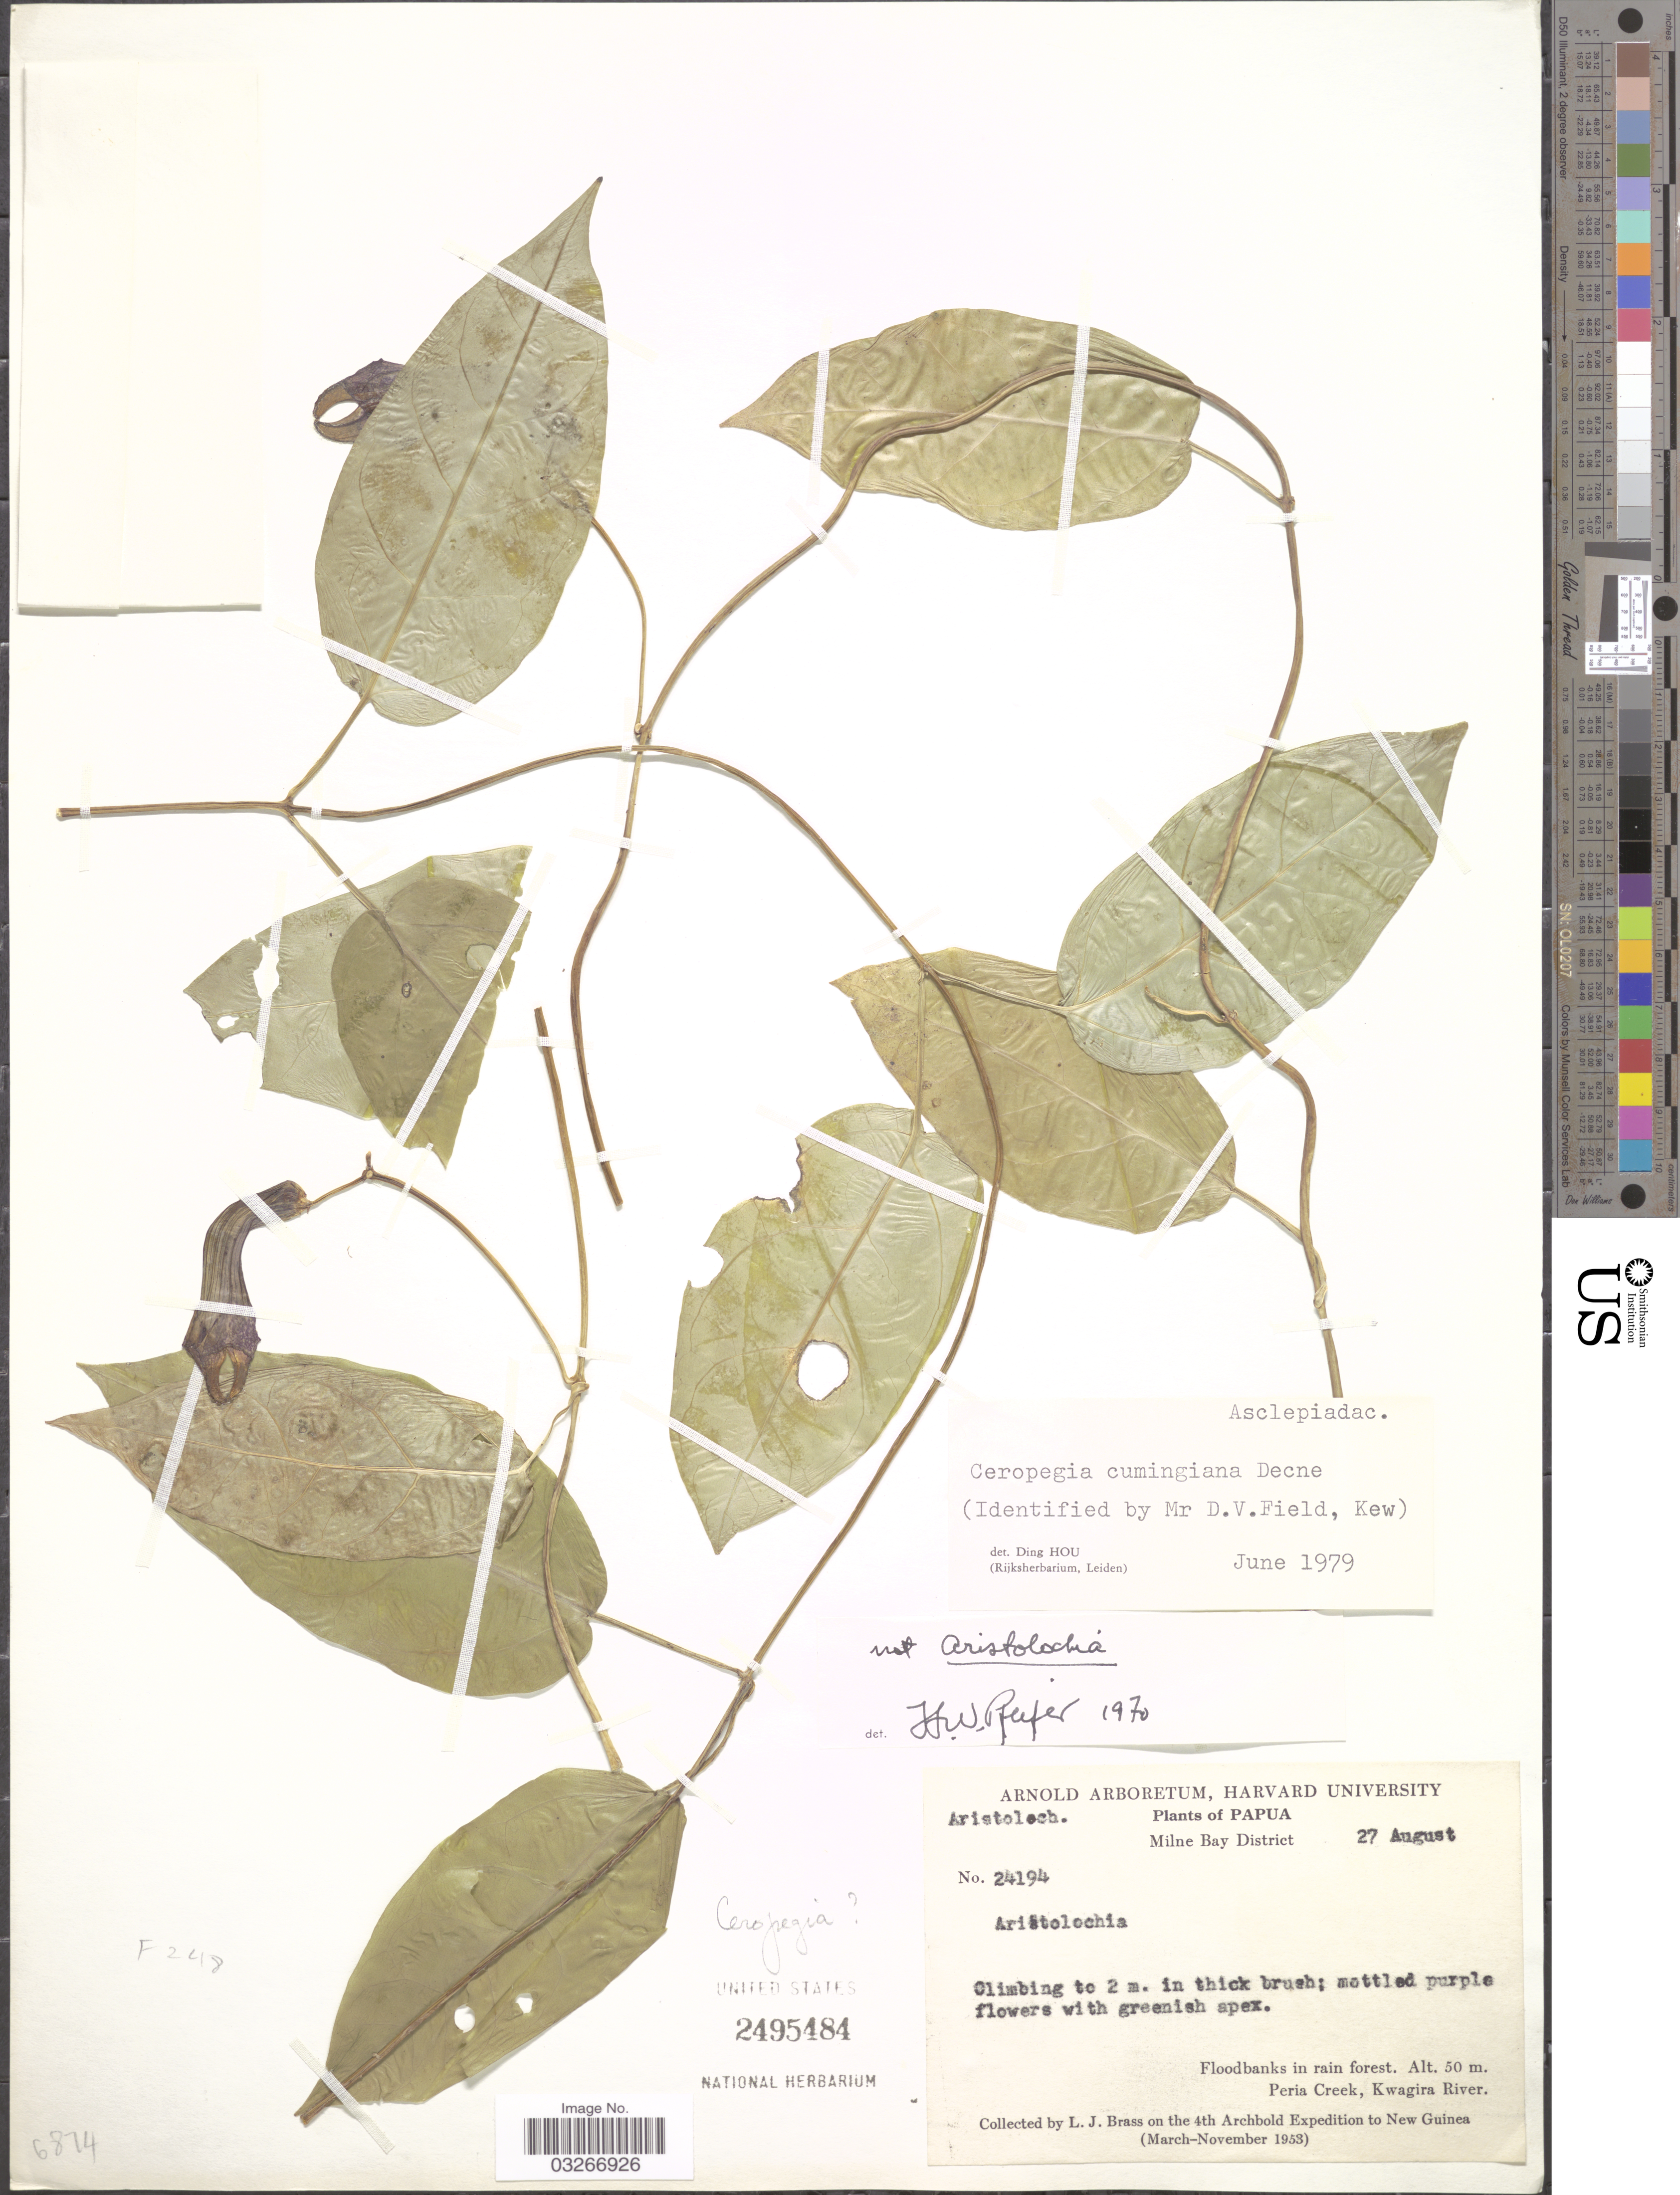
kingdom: Plantae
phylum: Tracheophyta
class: Magnoliopsida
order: Gentianales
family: Apocynaceae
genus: Ceropegia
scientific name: Ceropegia cumingiana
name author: Decne.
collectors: L. J. Brass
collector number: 24194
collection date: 1953-08-27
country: Papua New Guinea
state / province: Milne Bay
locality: Papua. Milne Bay District. Floodbanks in rain forest. Peria Creek, Kwagira River. New Guinea.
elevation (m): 50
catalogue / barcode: US 2495484